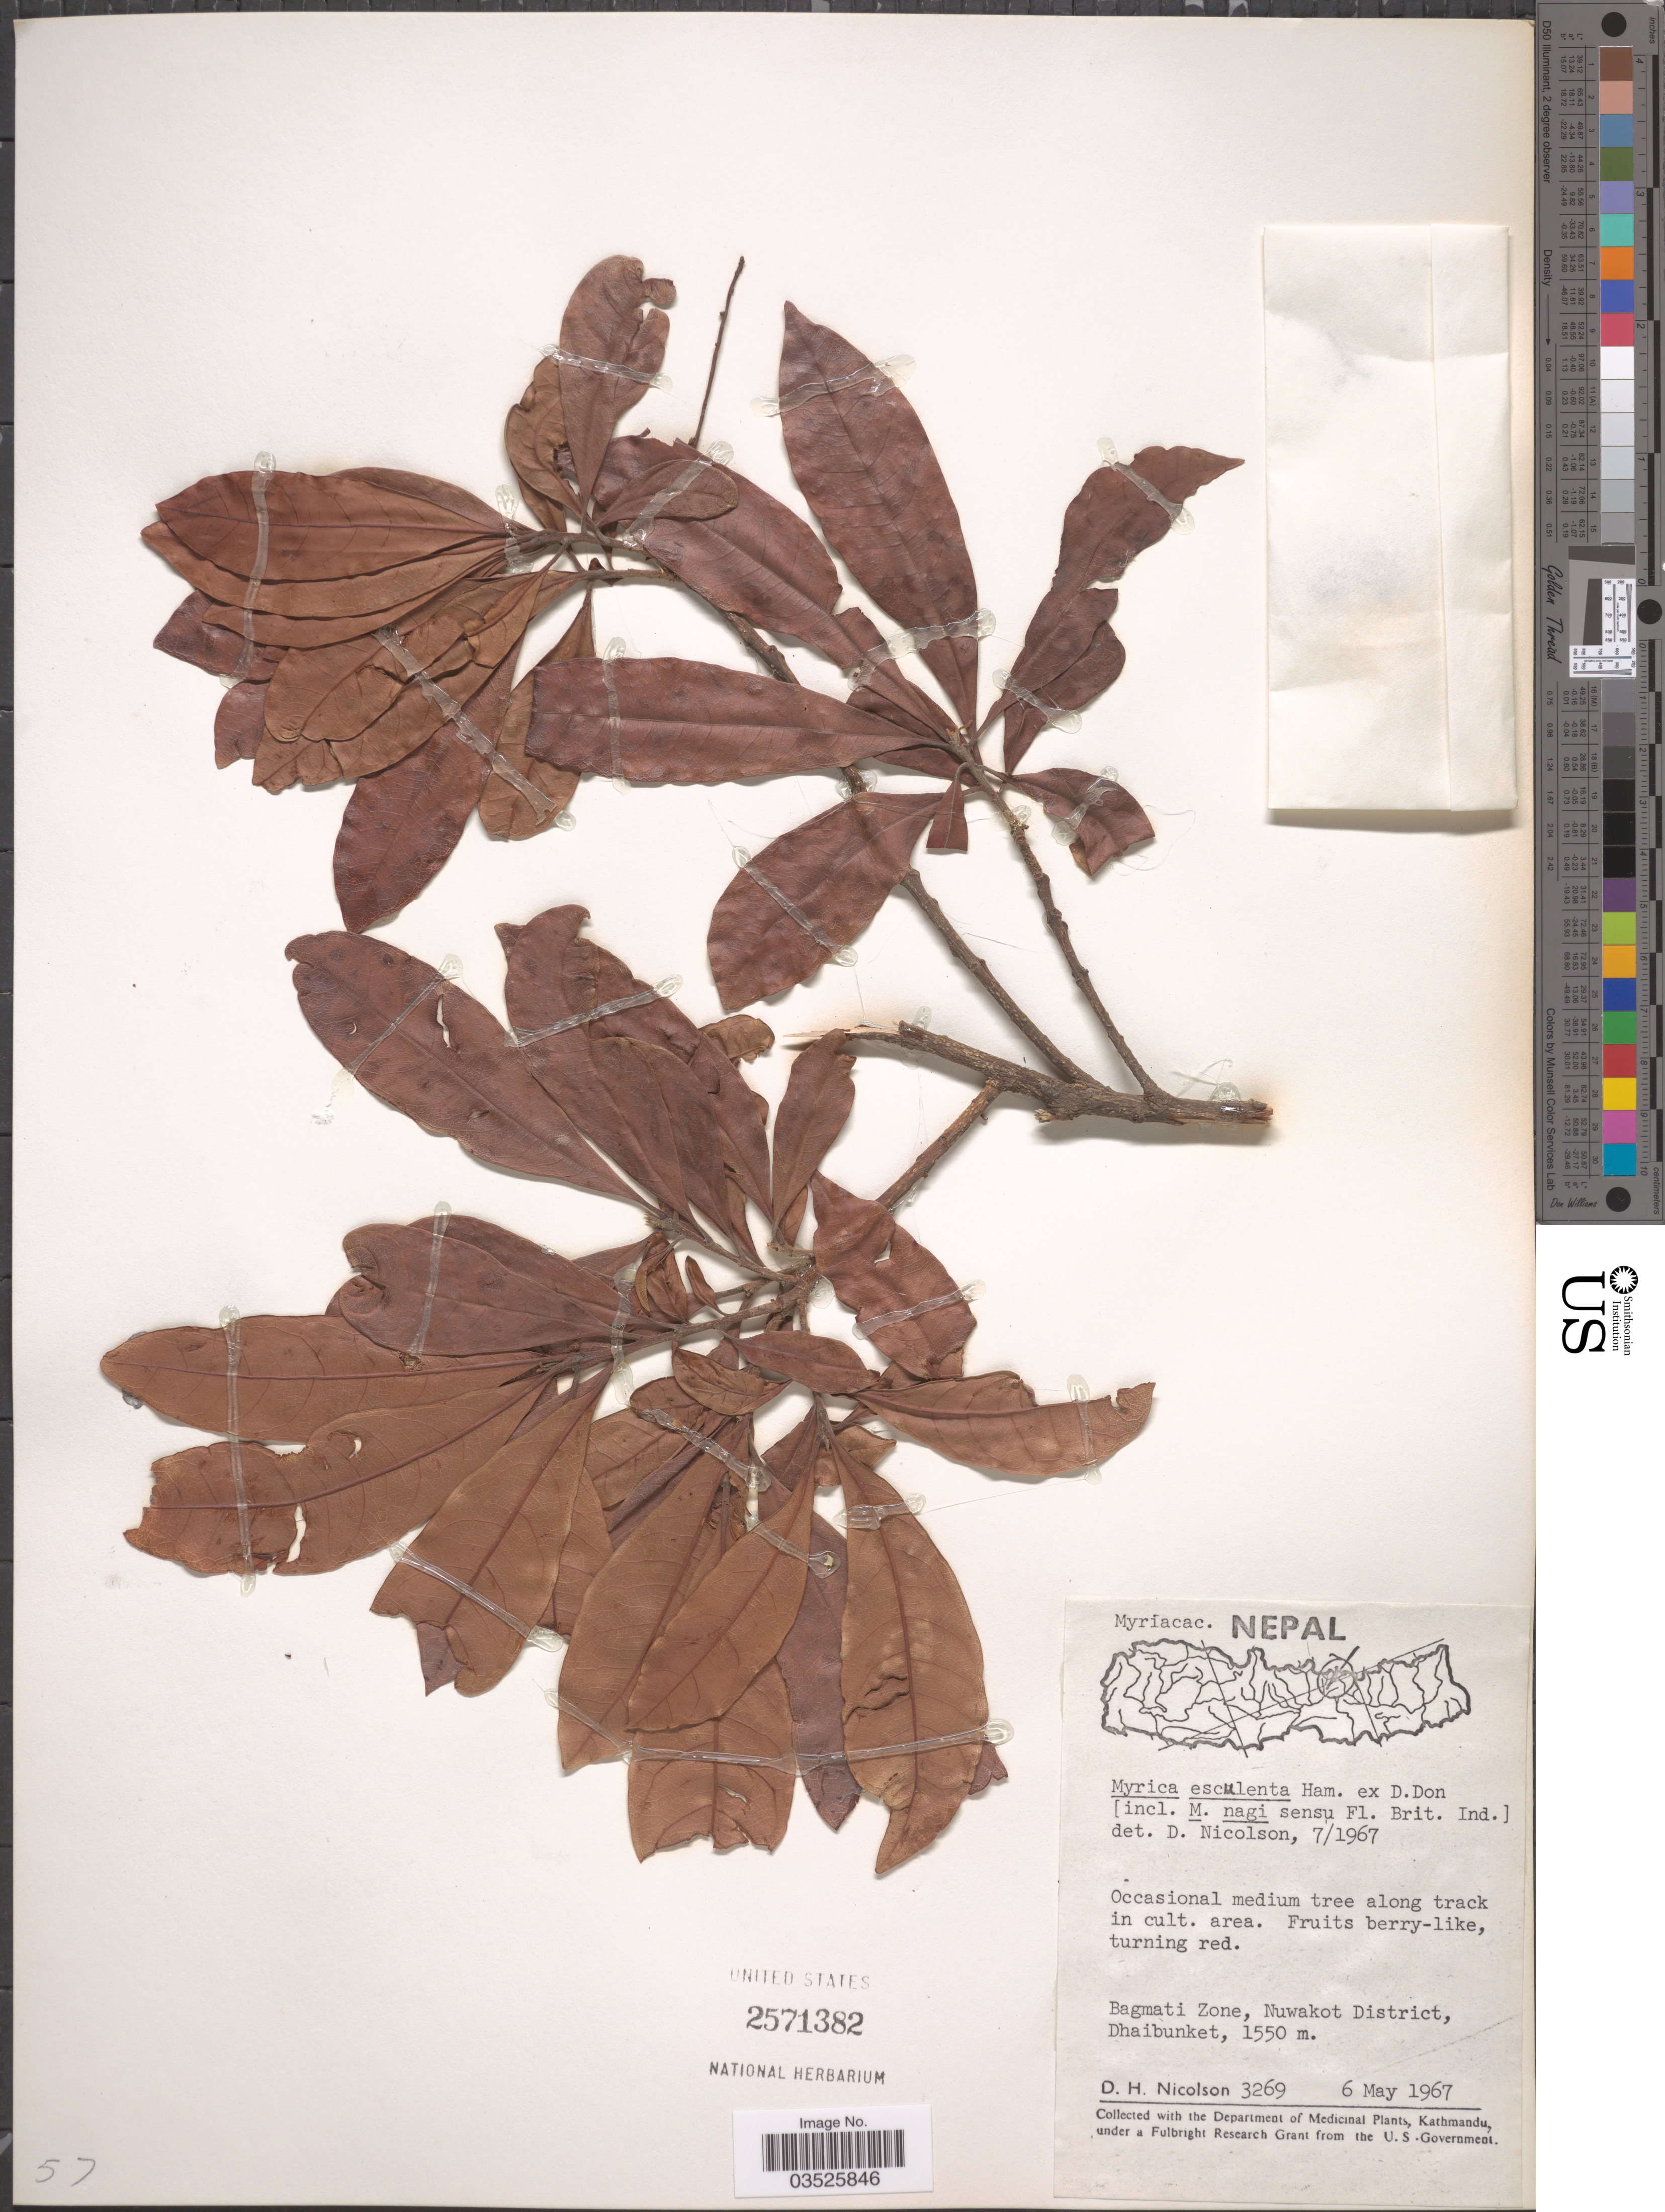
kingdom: Plantae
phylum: Tracheophyta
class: Magnoliopsida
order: Fagales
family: Myricaceae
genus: Morella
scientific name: Morella esculenta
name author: (Buch.-Ham. ex D. Don) I.M. Turner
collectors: D. H. Nicolson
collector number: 3269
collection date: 1967-05-06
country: Nepal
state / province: Bagmati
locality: Bagmato Zone,Nuwakot District, Dhaibunket.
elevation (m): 1550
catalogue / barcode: US 2571382